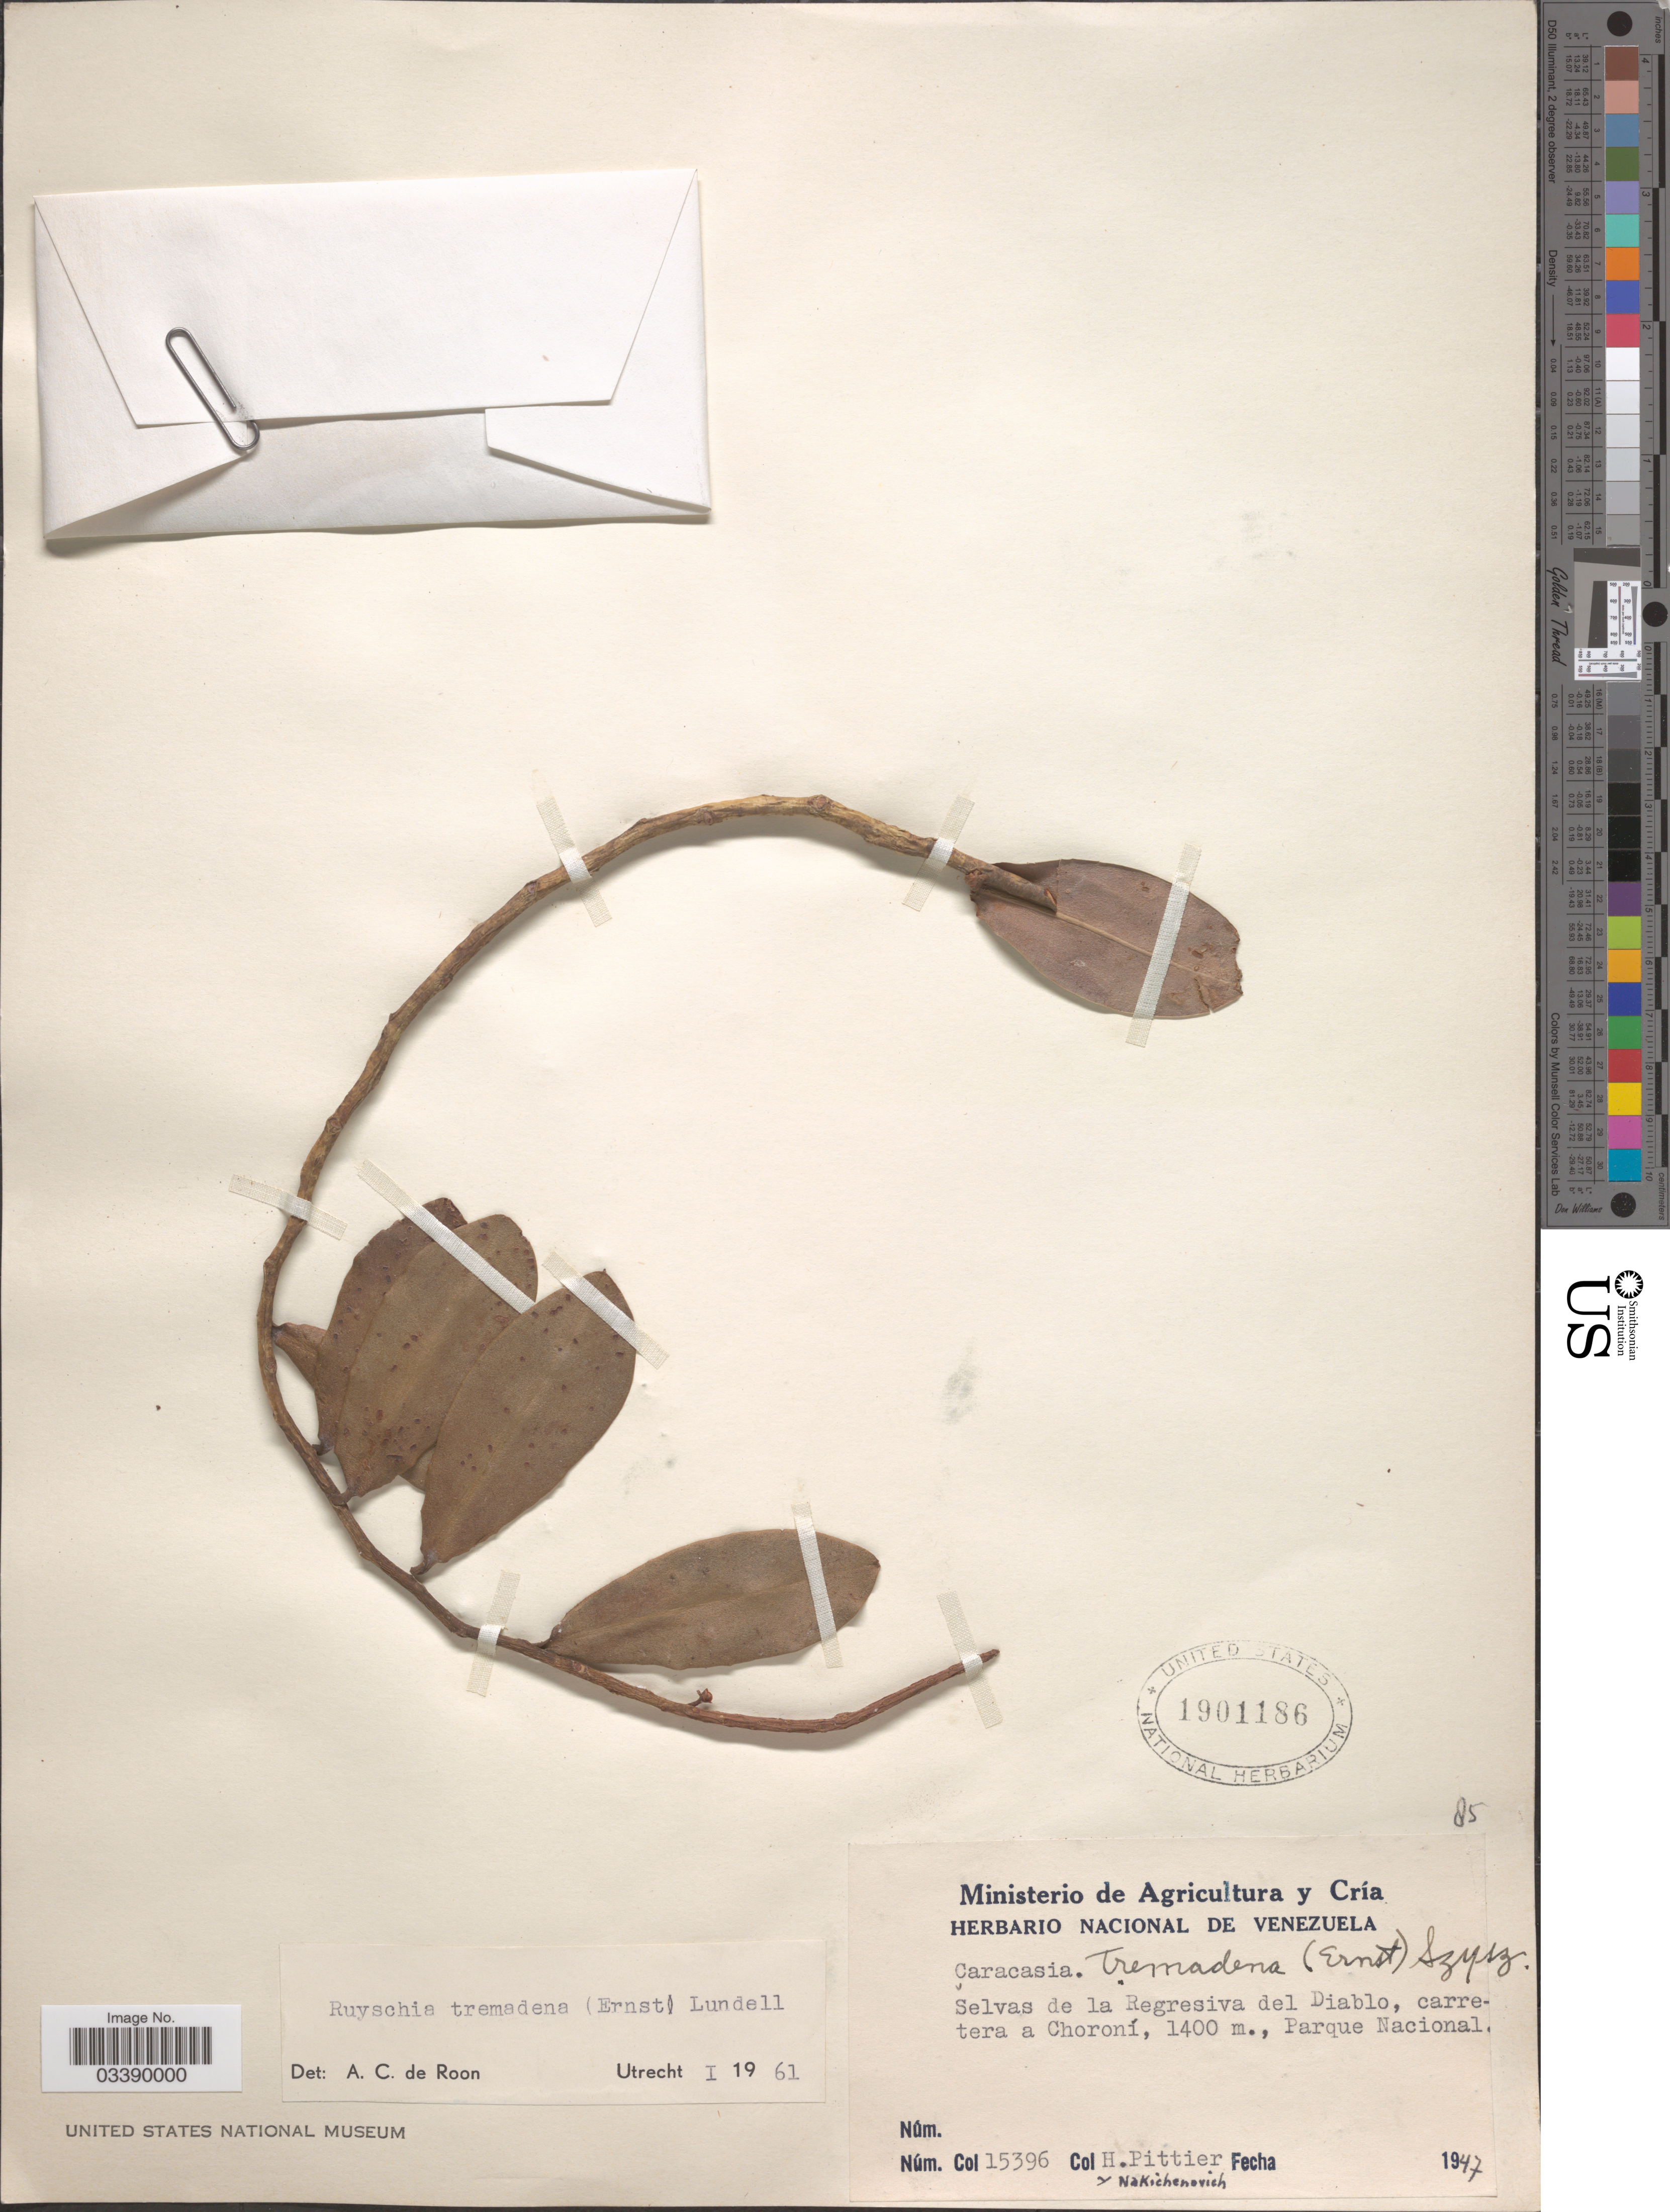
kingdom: Plantae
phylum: Tracheophyta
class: Magnoliopsida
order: Ericales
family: Marcgraviaceae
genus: Ruyschia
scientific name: Ruyschia tremadena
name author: (Ernst) Lundell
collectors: H. F. Pittier & Nakichenovich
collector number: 15396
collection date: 1947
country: Venezuela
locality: Selvas de la Regresiva del Diablo, carretera a Choroní., Parque Nacional.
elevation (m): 1400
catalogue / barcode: US 1901186